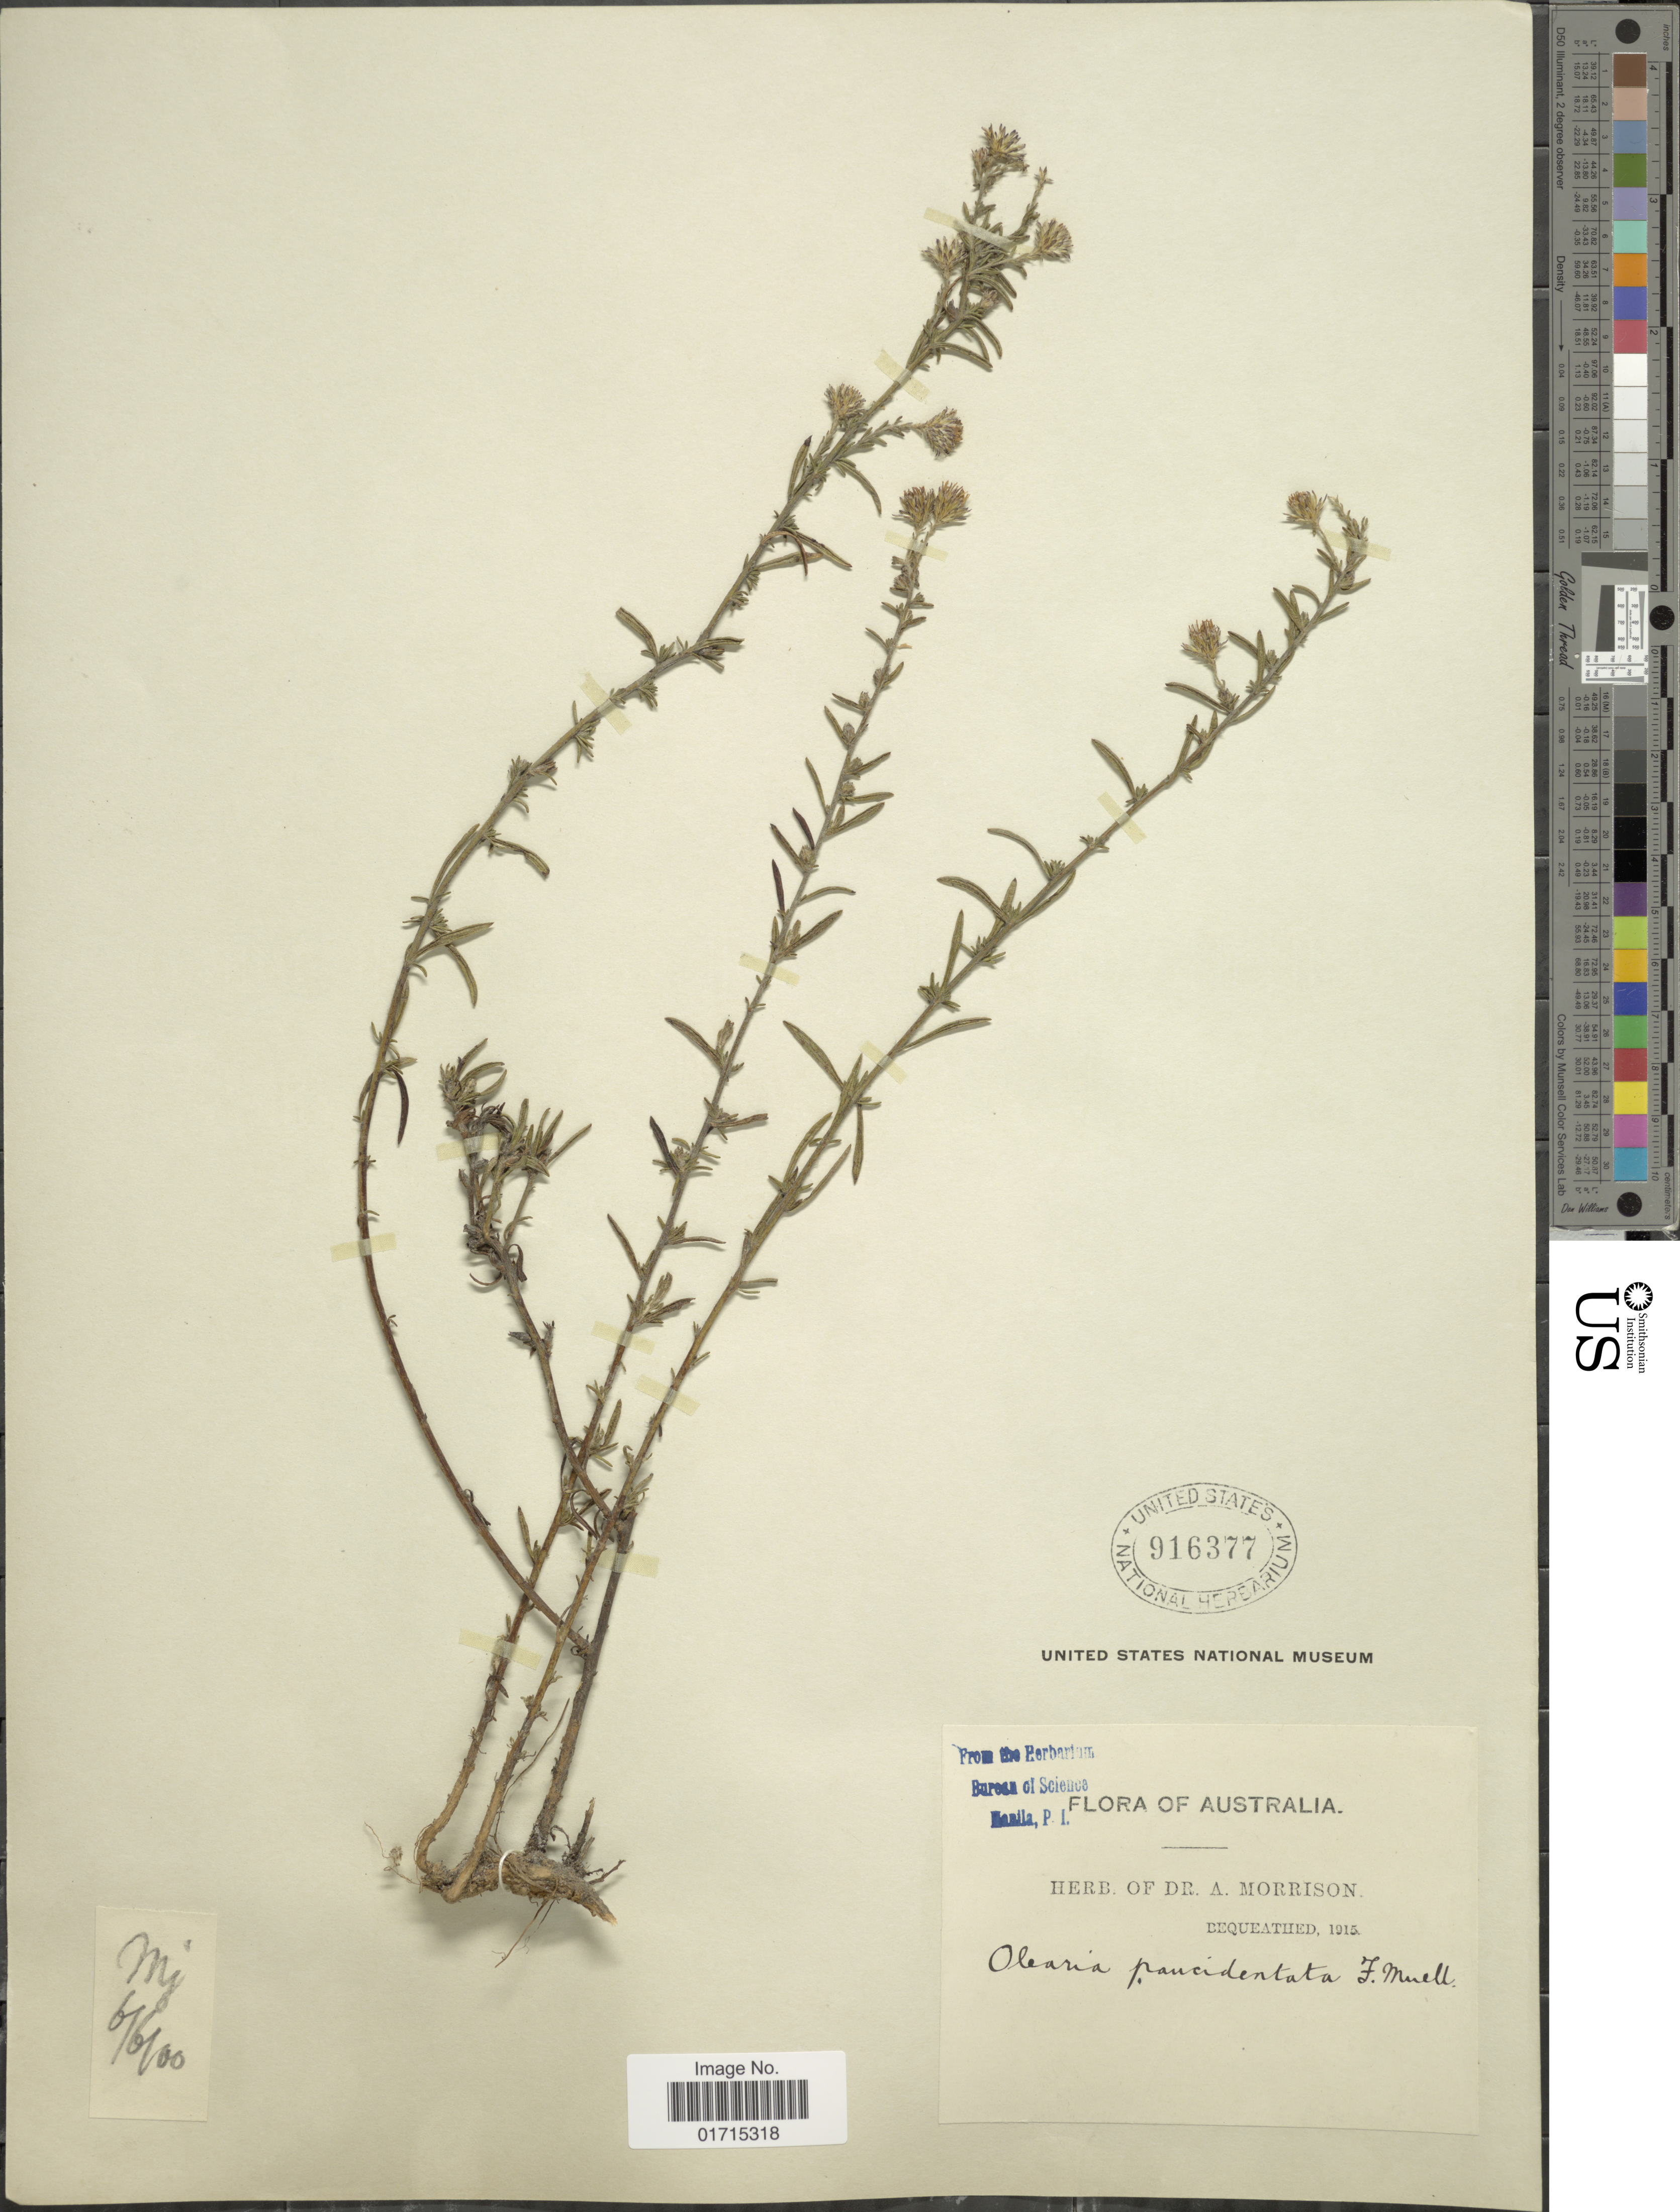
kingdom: Plantae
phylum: Tracheophyta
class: Magnoliopsida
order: Asterales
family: Asteraceae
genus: Olearia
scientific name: Olearia paucidentata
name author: (Steetz) Benth.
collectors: ex herb. Dr. A. Morrison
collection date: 1915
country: Australia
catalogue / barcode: US 916377